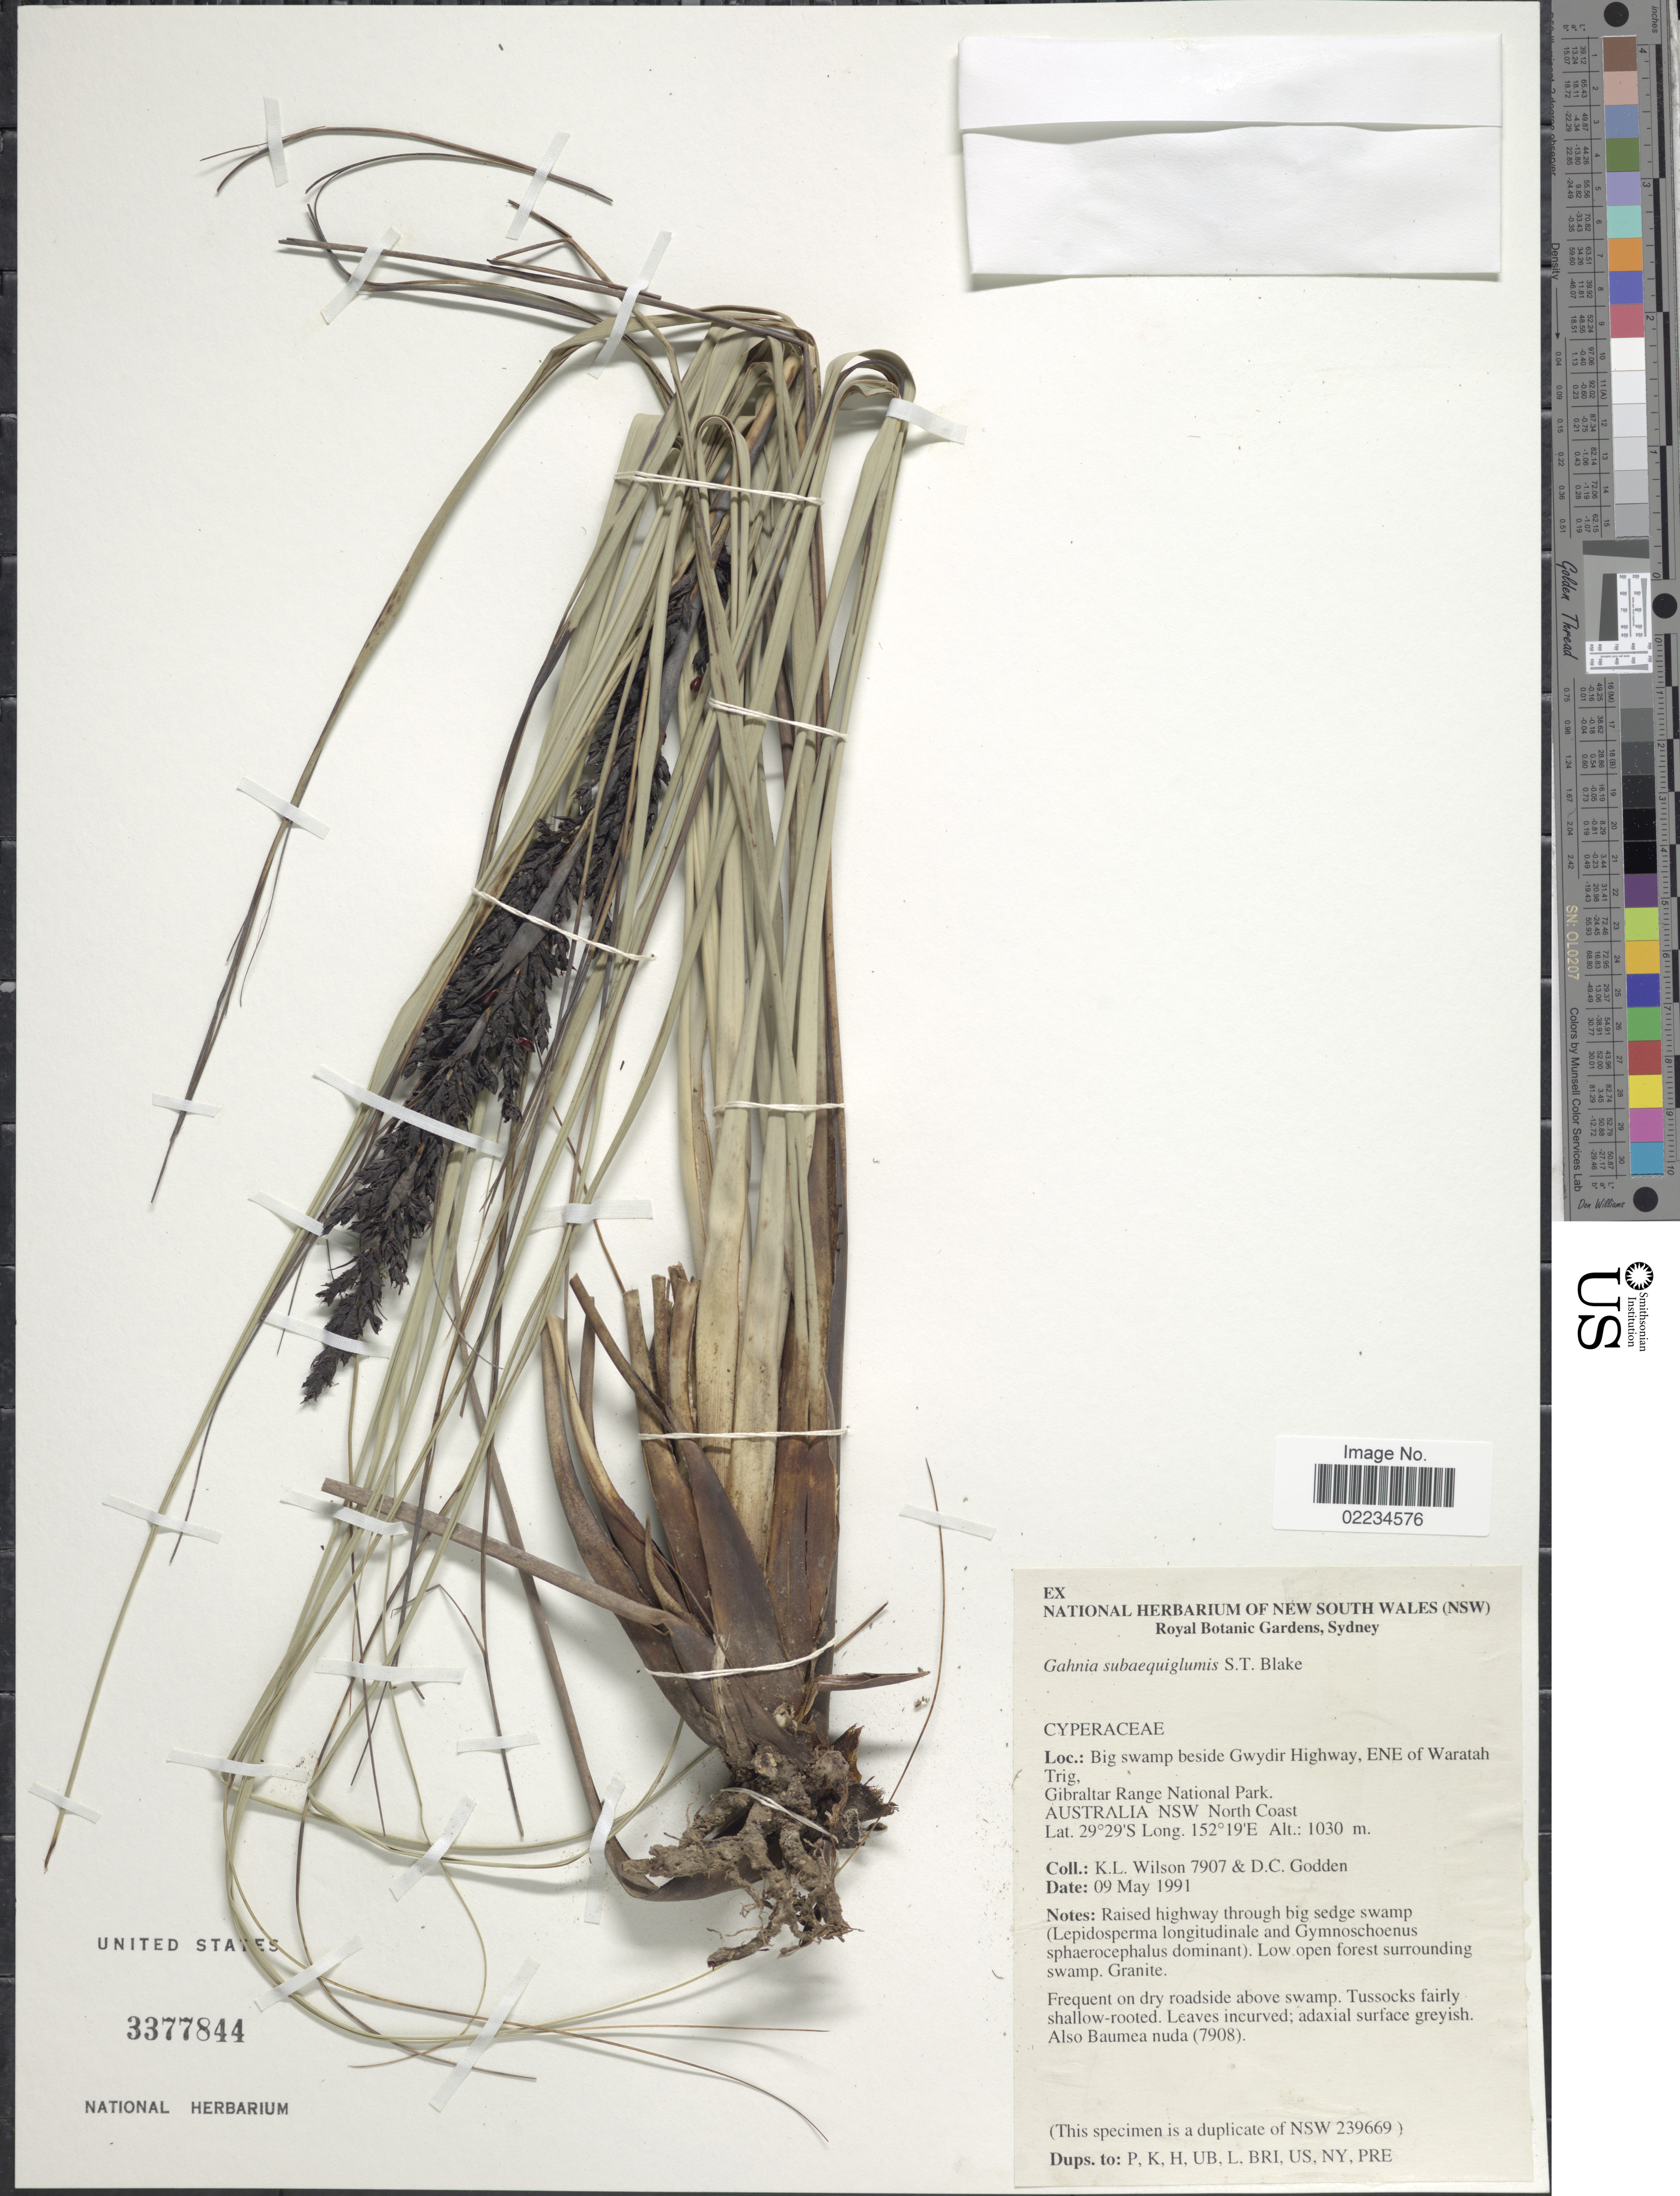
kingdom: Plantae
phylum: Tracheophyta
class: Liliopsida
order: Poales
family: Cyperaceae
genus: Gahnia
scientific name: Gahnia subaequiglumis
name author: S.T. Blake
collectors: K. L. Wilson & D. Godden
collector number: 7907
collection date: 1991-05-09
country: Australia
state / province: New South Wales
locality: Big Swamp beside Gwydir Highway, ENE of Waratah Trig, Gibraltar Range National Park, North Coast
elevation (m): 1030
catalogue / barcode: US 3377844